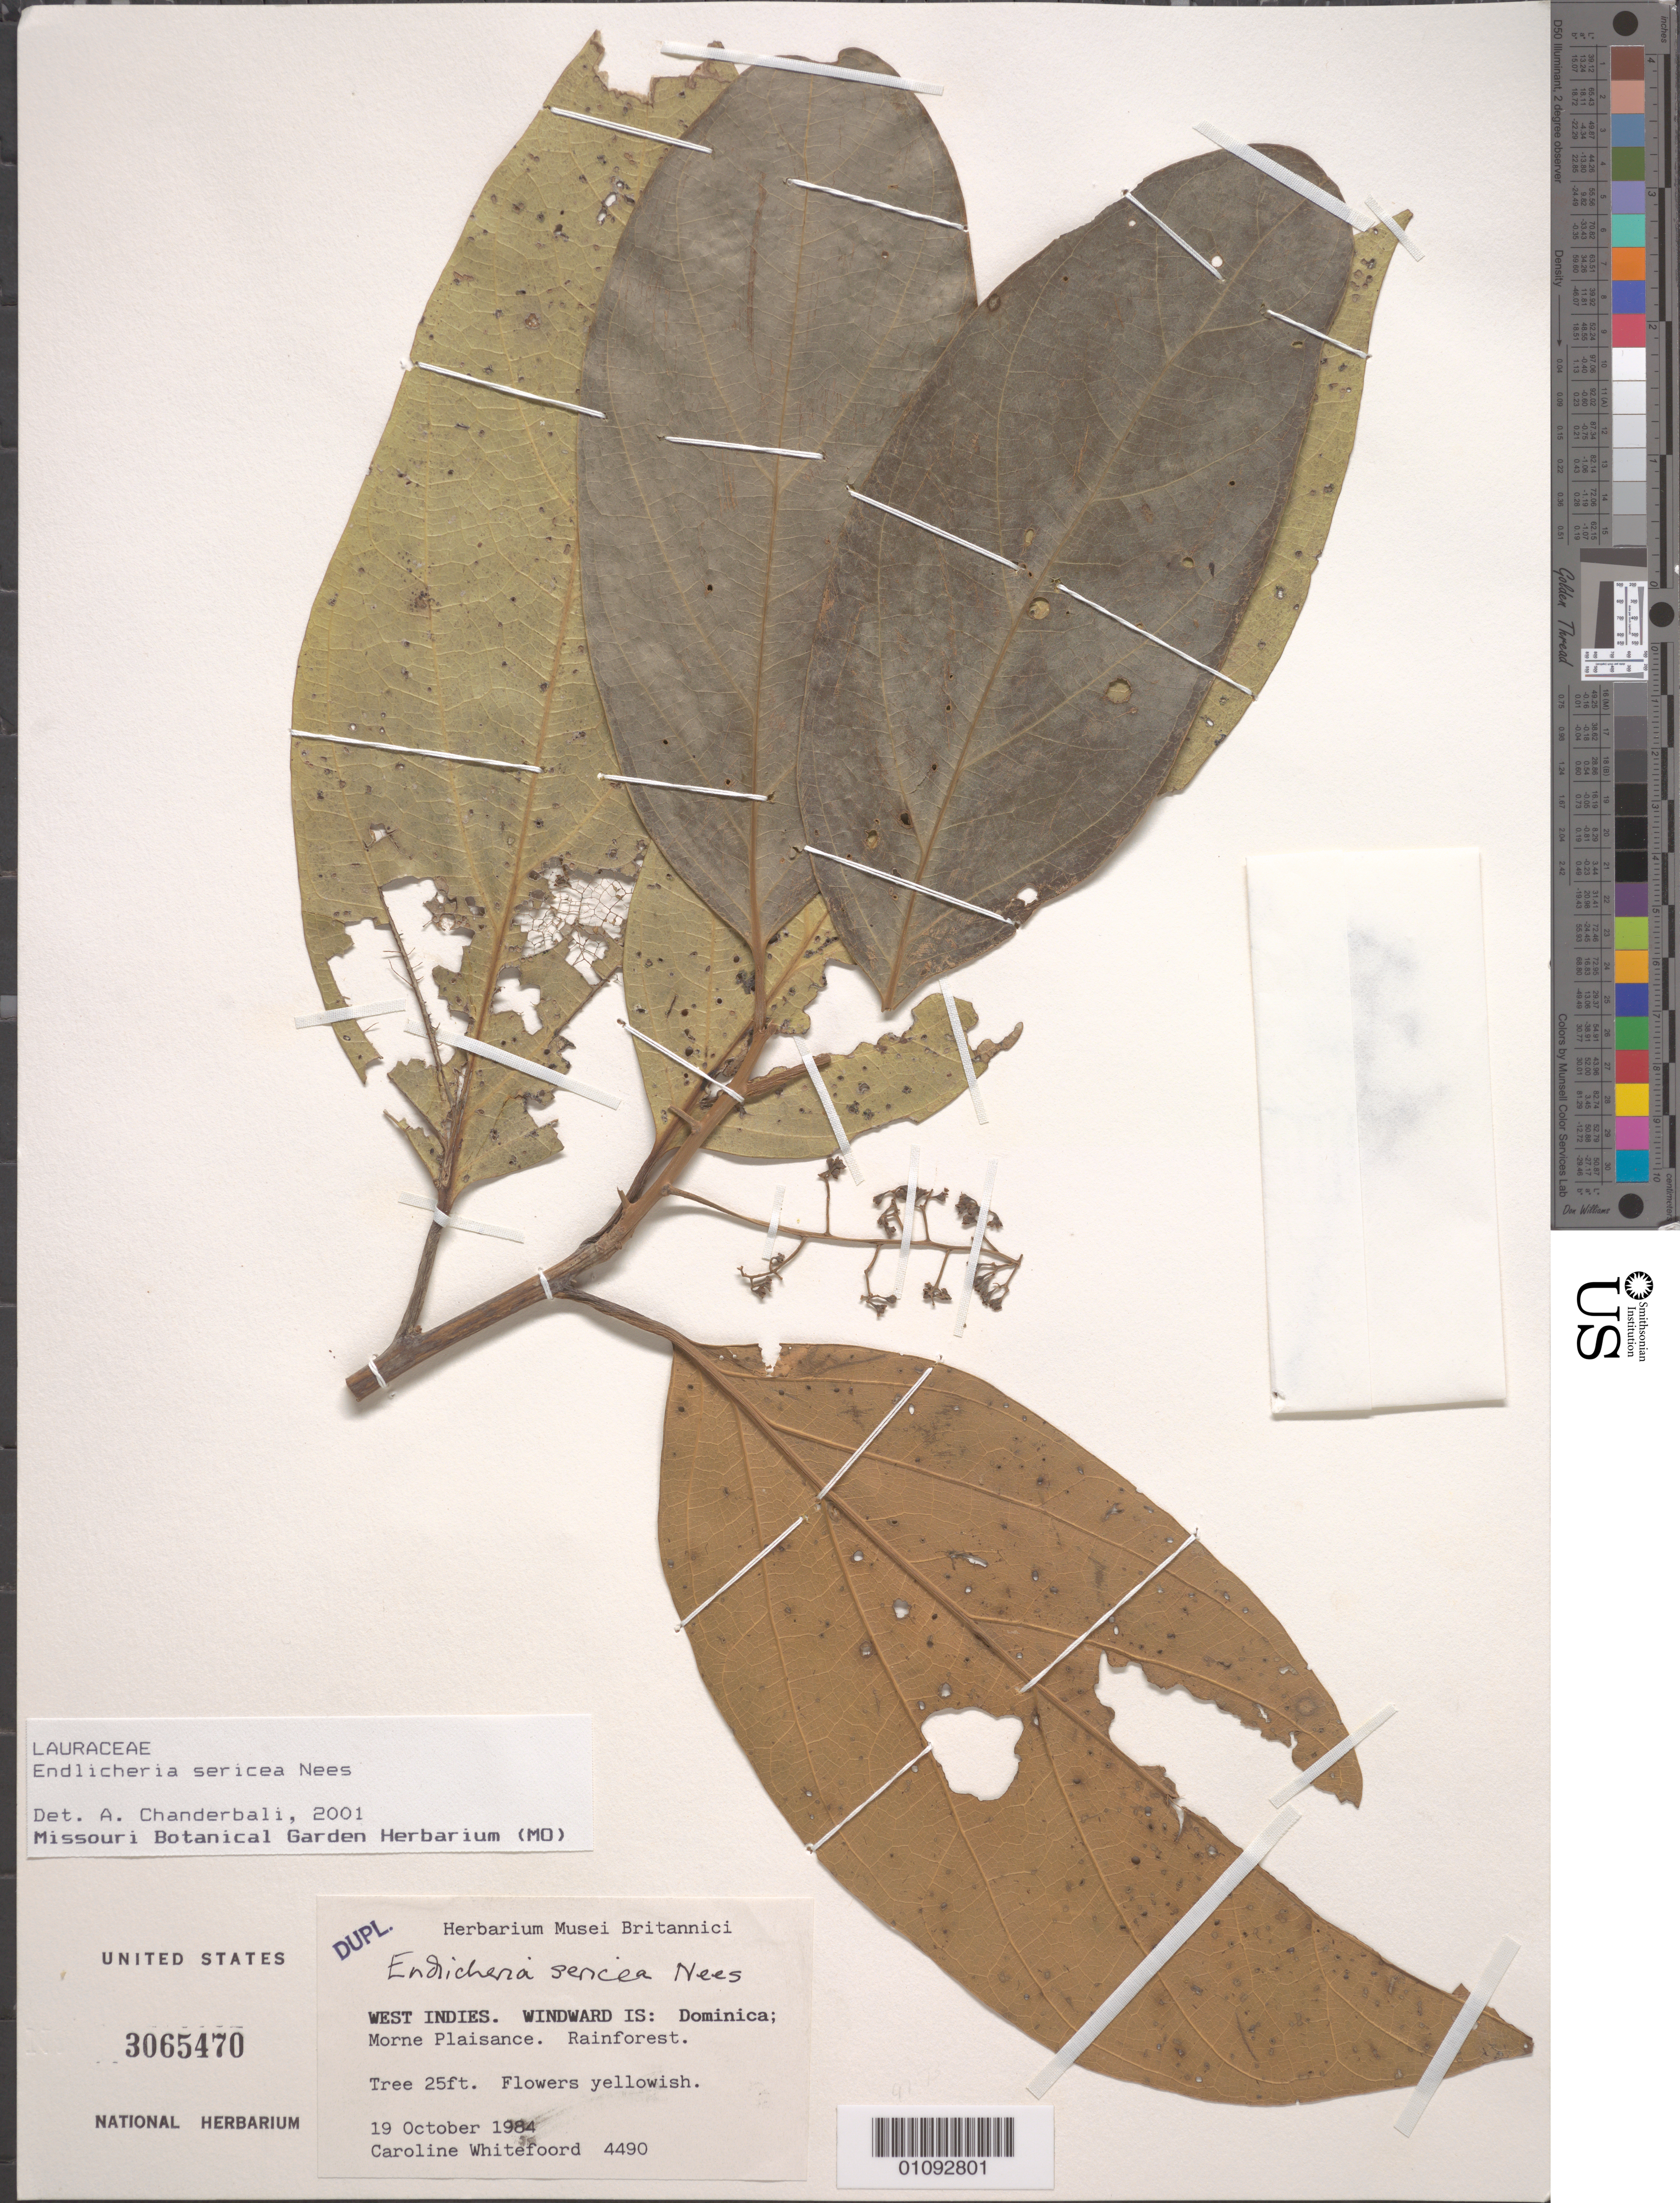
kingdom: Plantae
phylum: Tracheophyta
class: Magnoliopsida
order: Laurales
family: Lauraceae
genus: Endlicheria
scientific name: Endlicheria sericea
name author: Nees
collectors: C. Whitefoord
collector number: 4490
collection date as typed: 19 Oct 1984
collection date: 1984-10-19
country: Dominica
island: Dominica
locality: Morne Plaisance, rainforest, Dominica.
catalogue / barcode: US 3065470